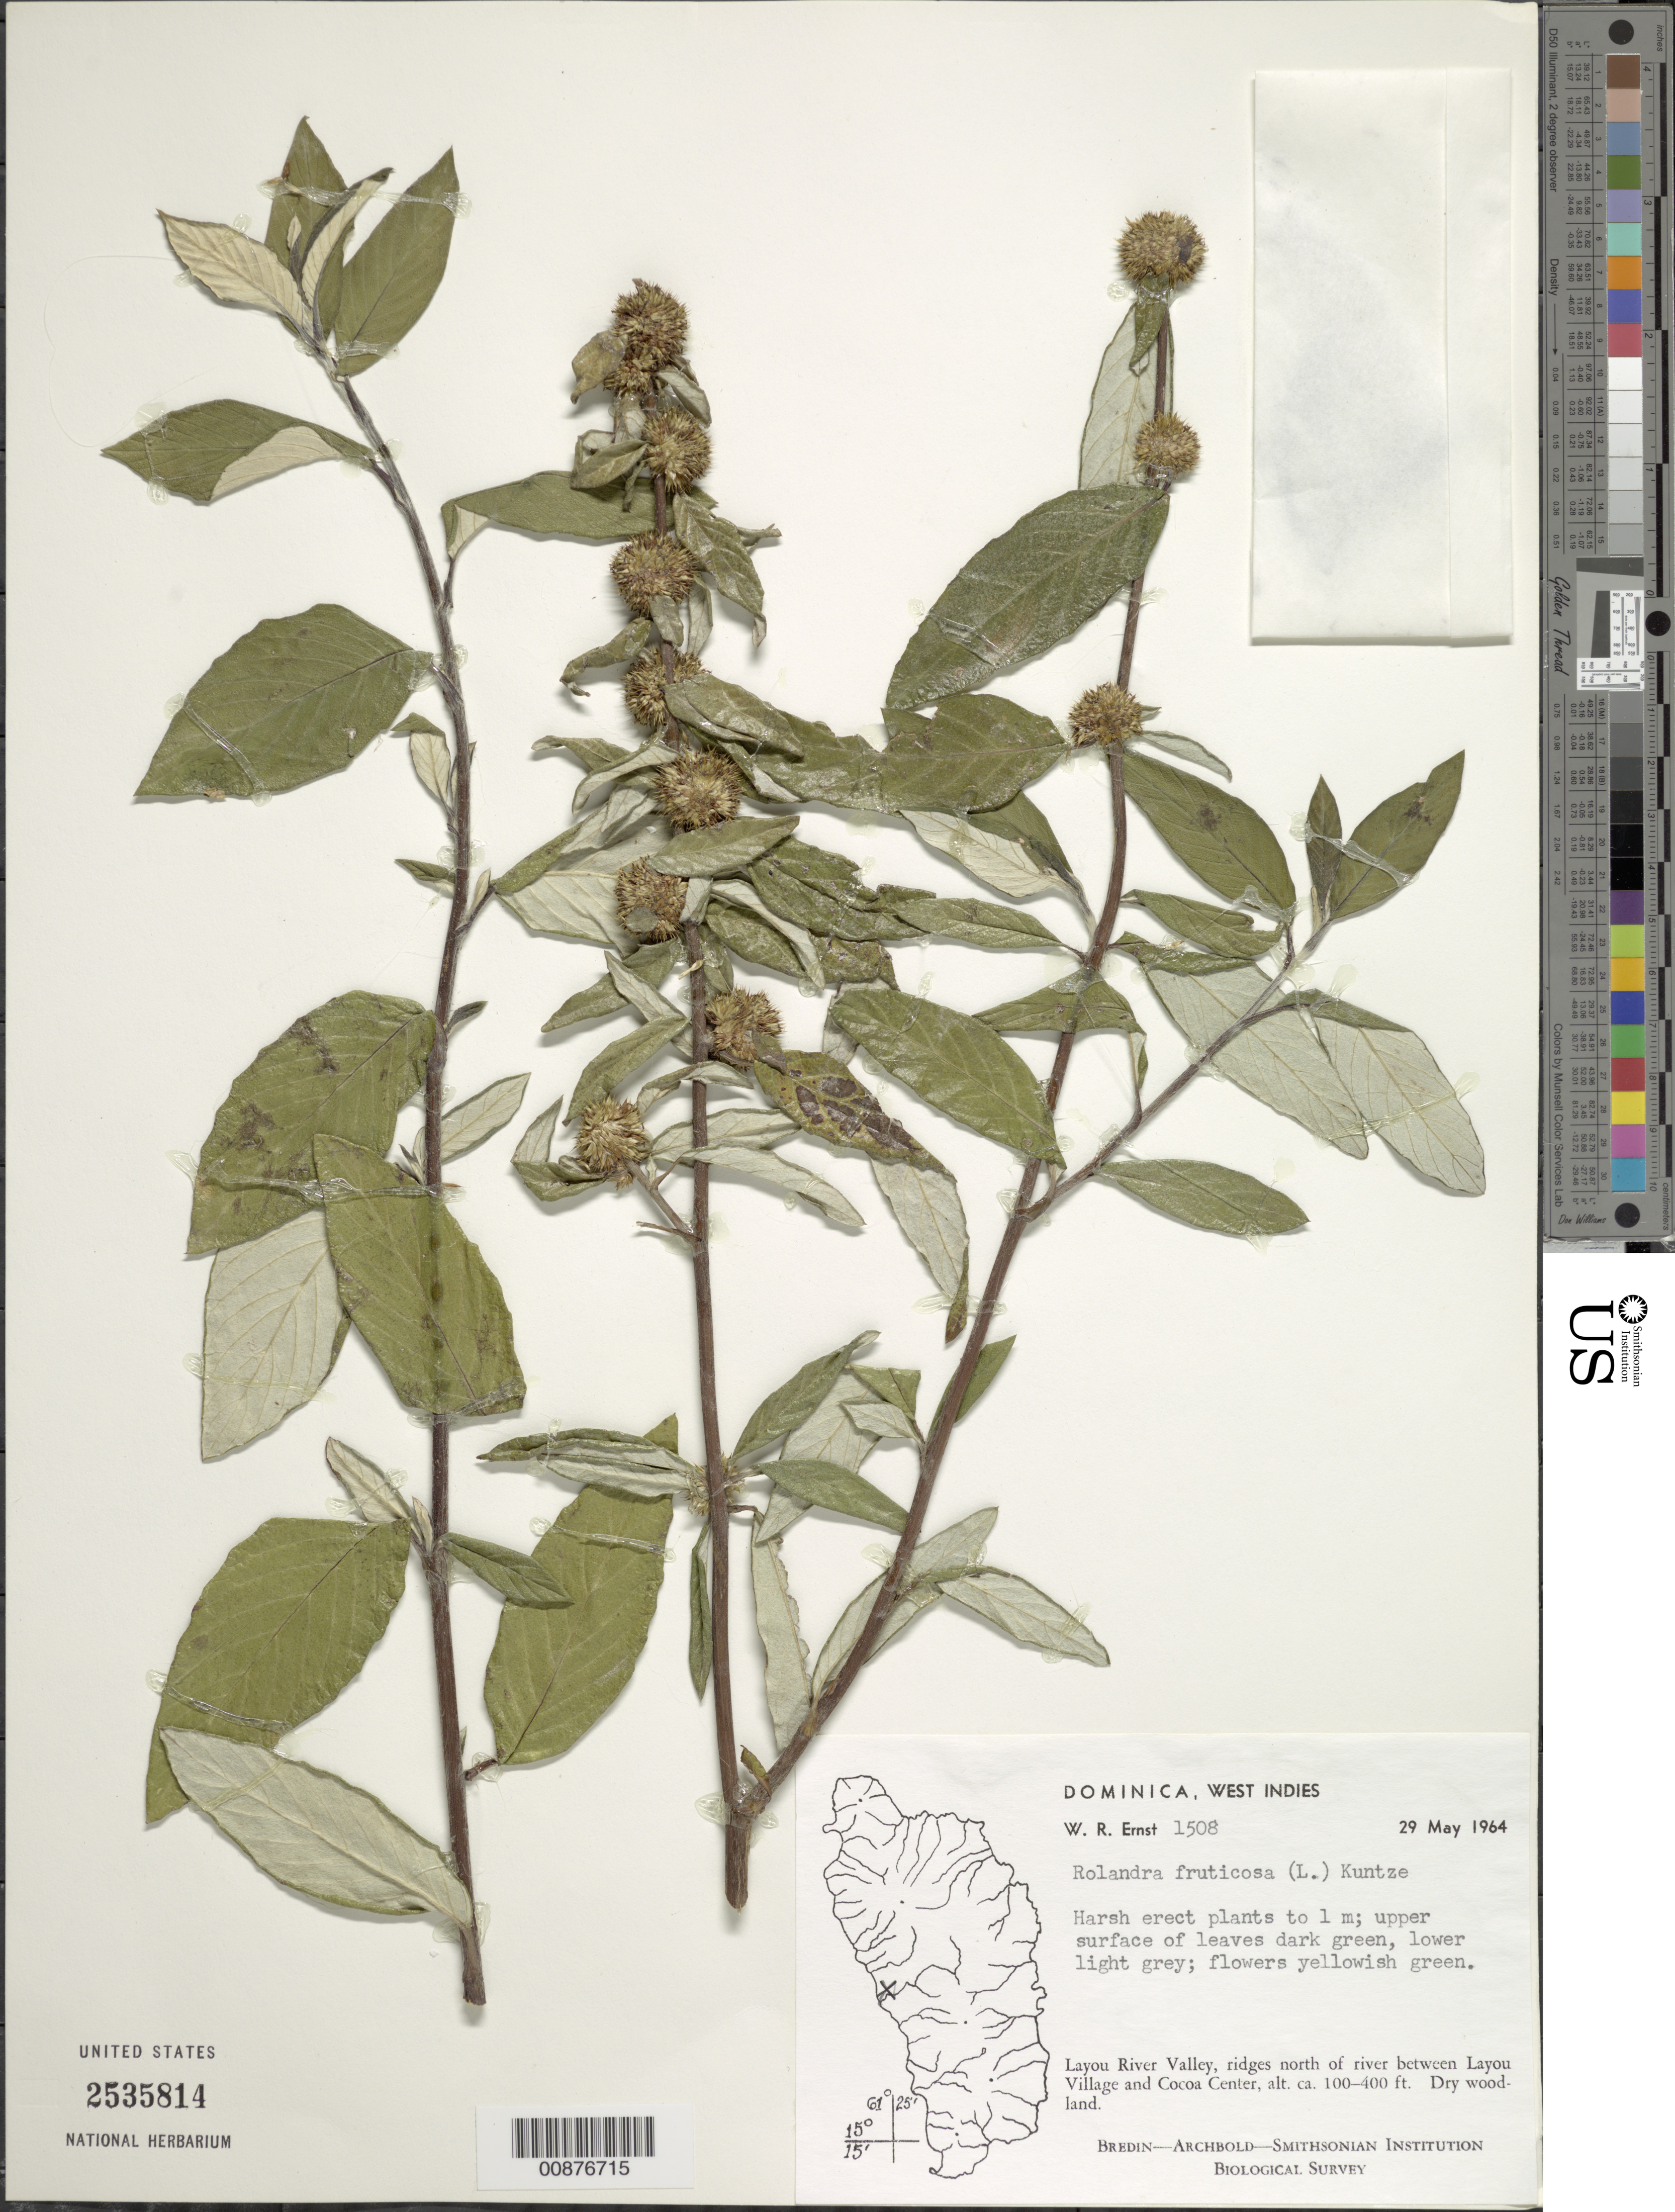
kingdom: Plantae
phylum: Tracheophyta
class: Magnoliopsida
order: Asterales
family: Asteraceae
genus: Rolandra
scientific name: Rolandra fruticosa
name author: (L.) Kuntze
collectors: W. R. Ernst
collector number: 1508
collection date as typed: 29 May 1964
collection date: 1964-05-29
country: Dominica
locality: Layou River Valley, ridges north of river between Layou Village and Cocoa Center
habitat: Dry woodland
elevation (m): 30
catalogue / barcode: US 2535814